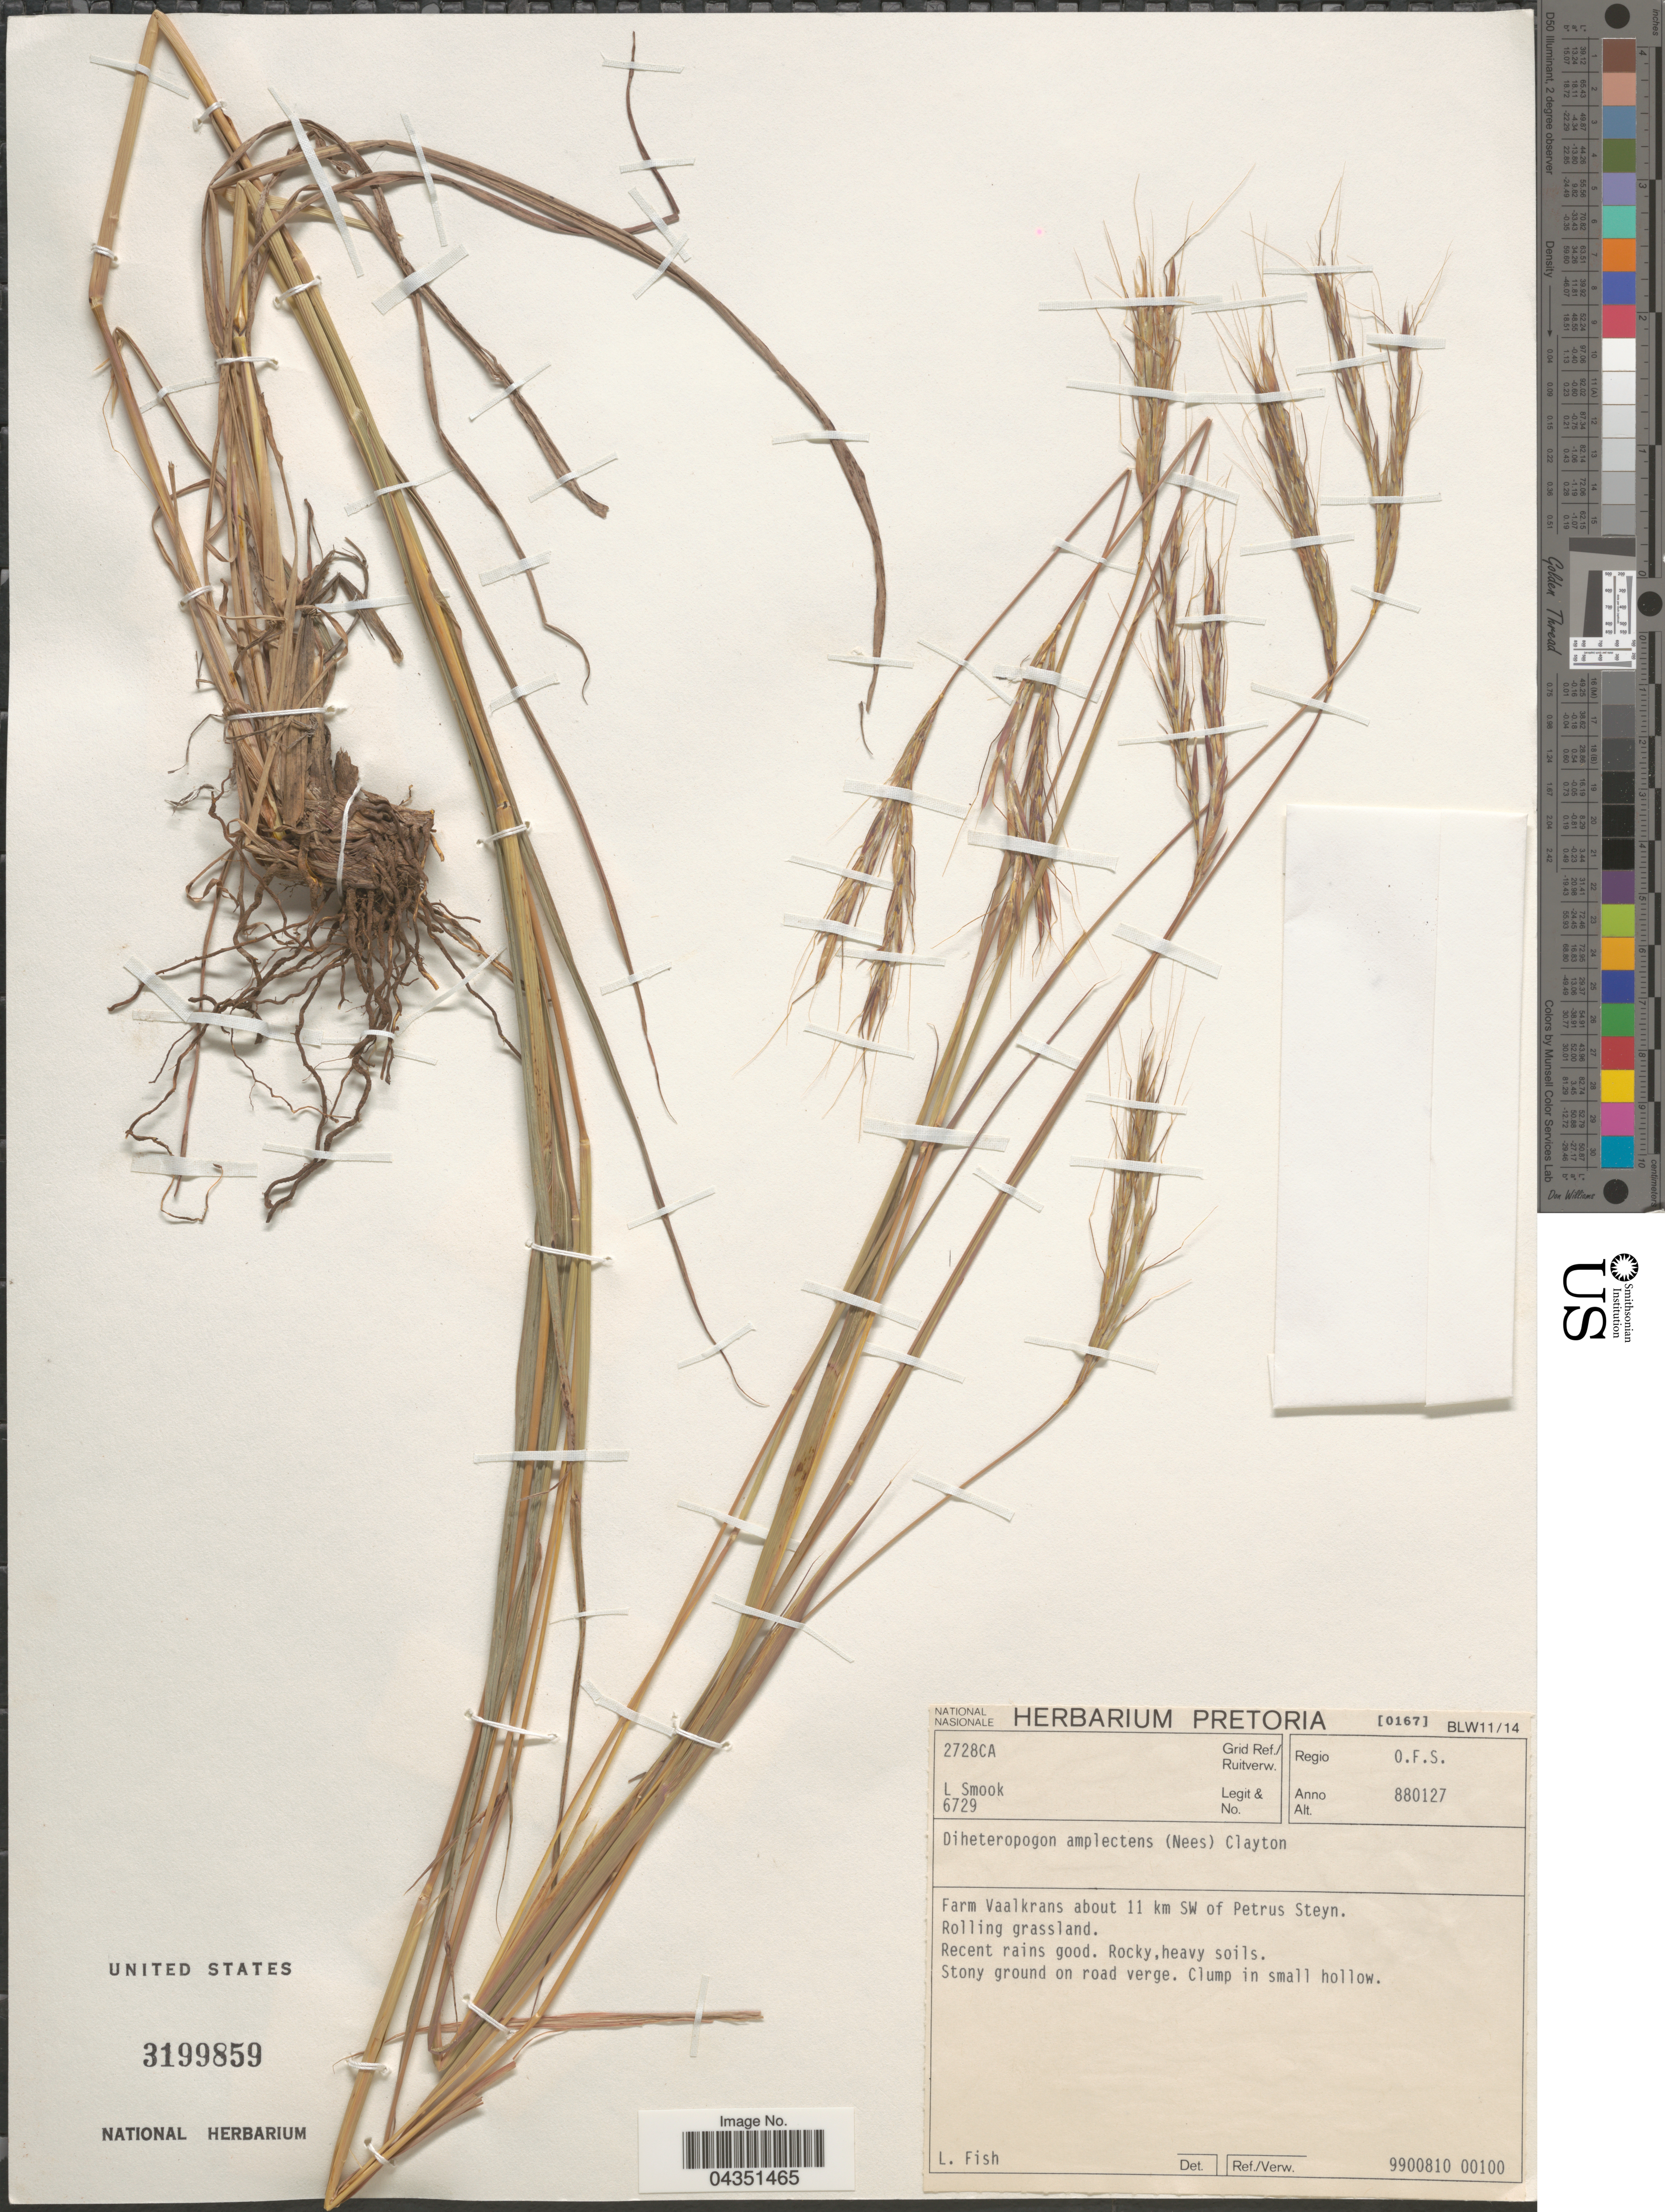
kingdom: Plantae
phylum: Tracheophyta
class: Liliopsida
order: Poales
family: Poaceae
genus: Diheteropogon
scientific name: Diheteropogon amplectens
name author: (Nees) Clayton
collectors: L. Smook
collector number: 6729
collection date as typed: Transcribed d/m/y: 27/1/88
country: South Africa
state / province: Free State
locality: Grid Ref./ Ruitverw. 2728CA. Regio O.F.S. Farm Vaalkrans about 11 km SW of Petrus Steyn.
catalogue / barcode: US 3199859